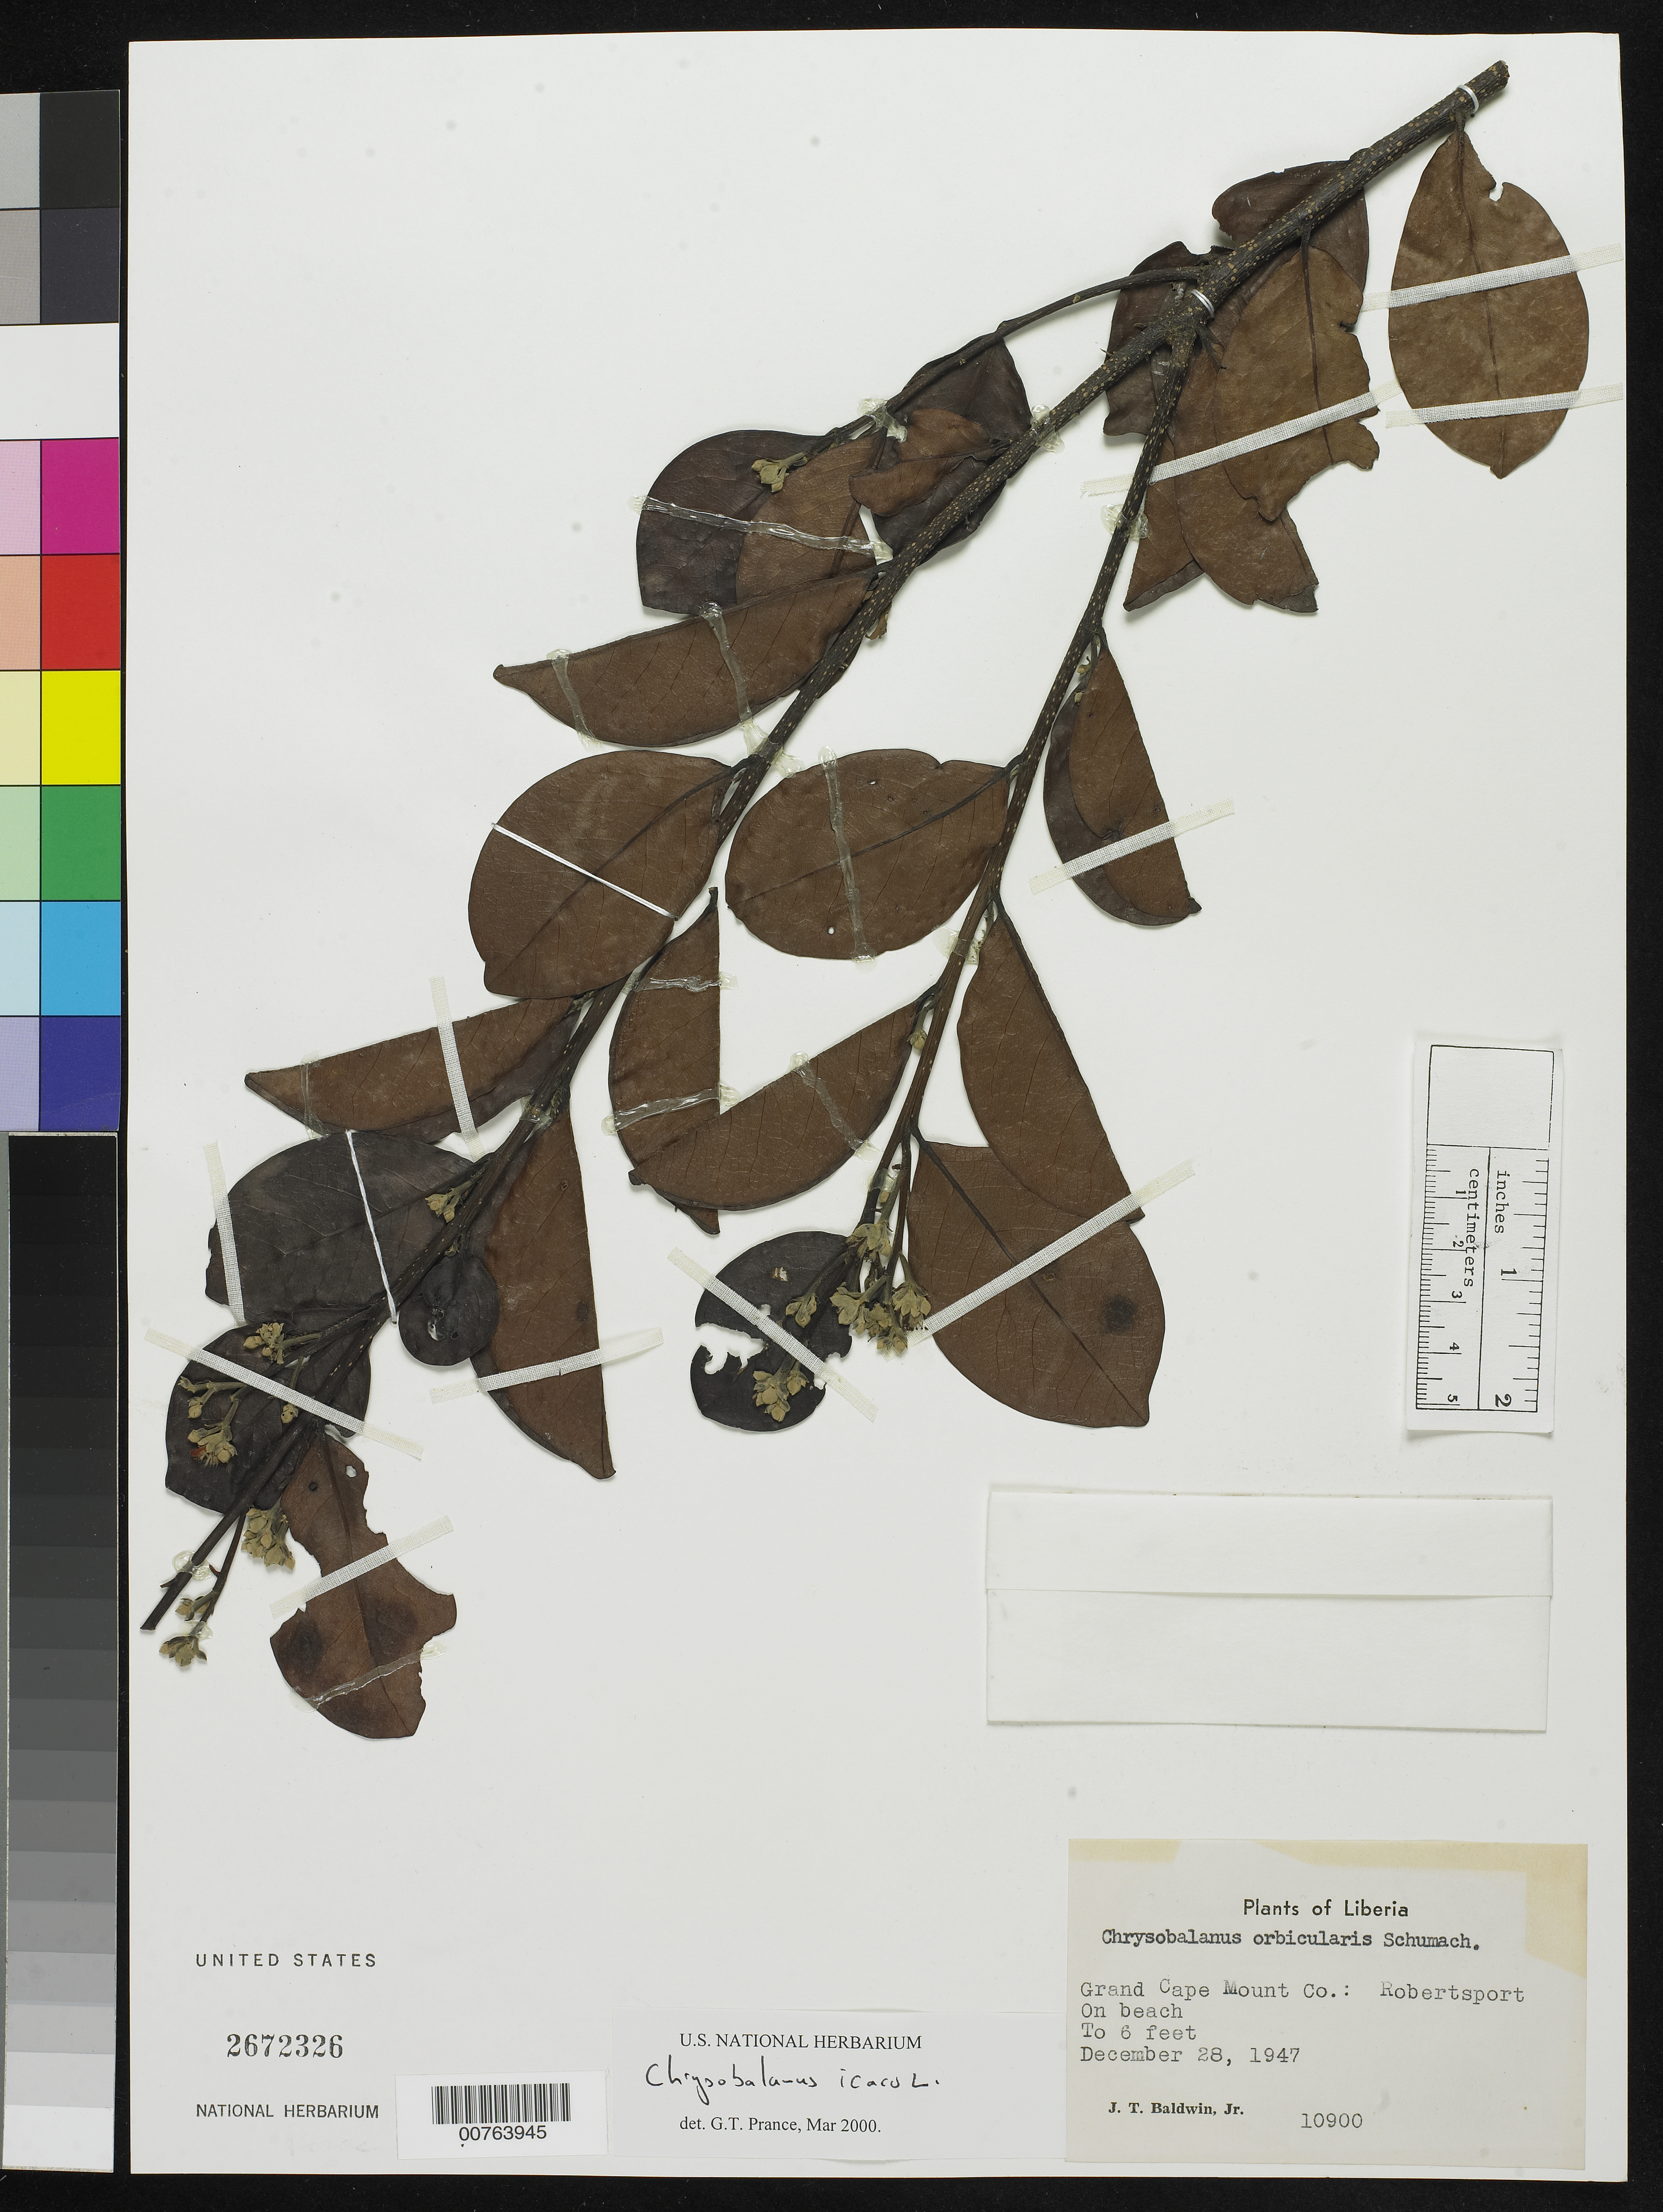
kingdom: Plantae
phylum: Tracheophyta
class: Magnoliopsida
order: Malpighiales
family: Chrysobalanaceae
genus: Chrysobalanus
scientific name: Chrysobalanus icaco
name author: L.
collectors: J. T. Baldwin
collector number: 10900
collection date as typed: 28 Dec 1947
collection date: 1947-12-28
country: Liberia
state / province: Grand Cape Mount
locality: Robertsport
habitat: Beach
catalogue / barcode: US 2672326